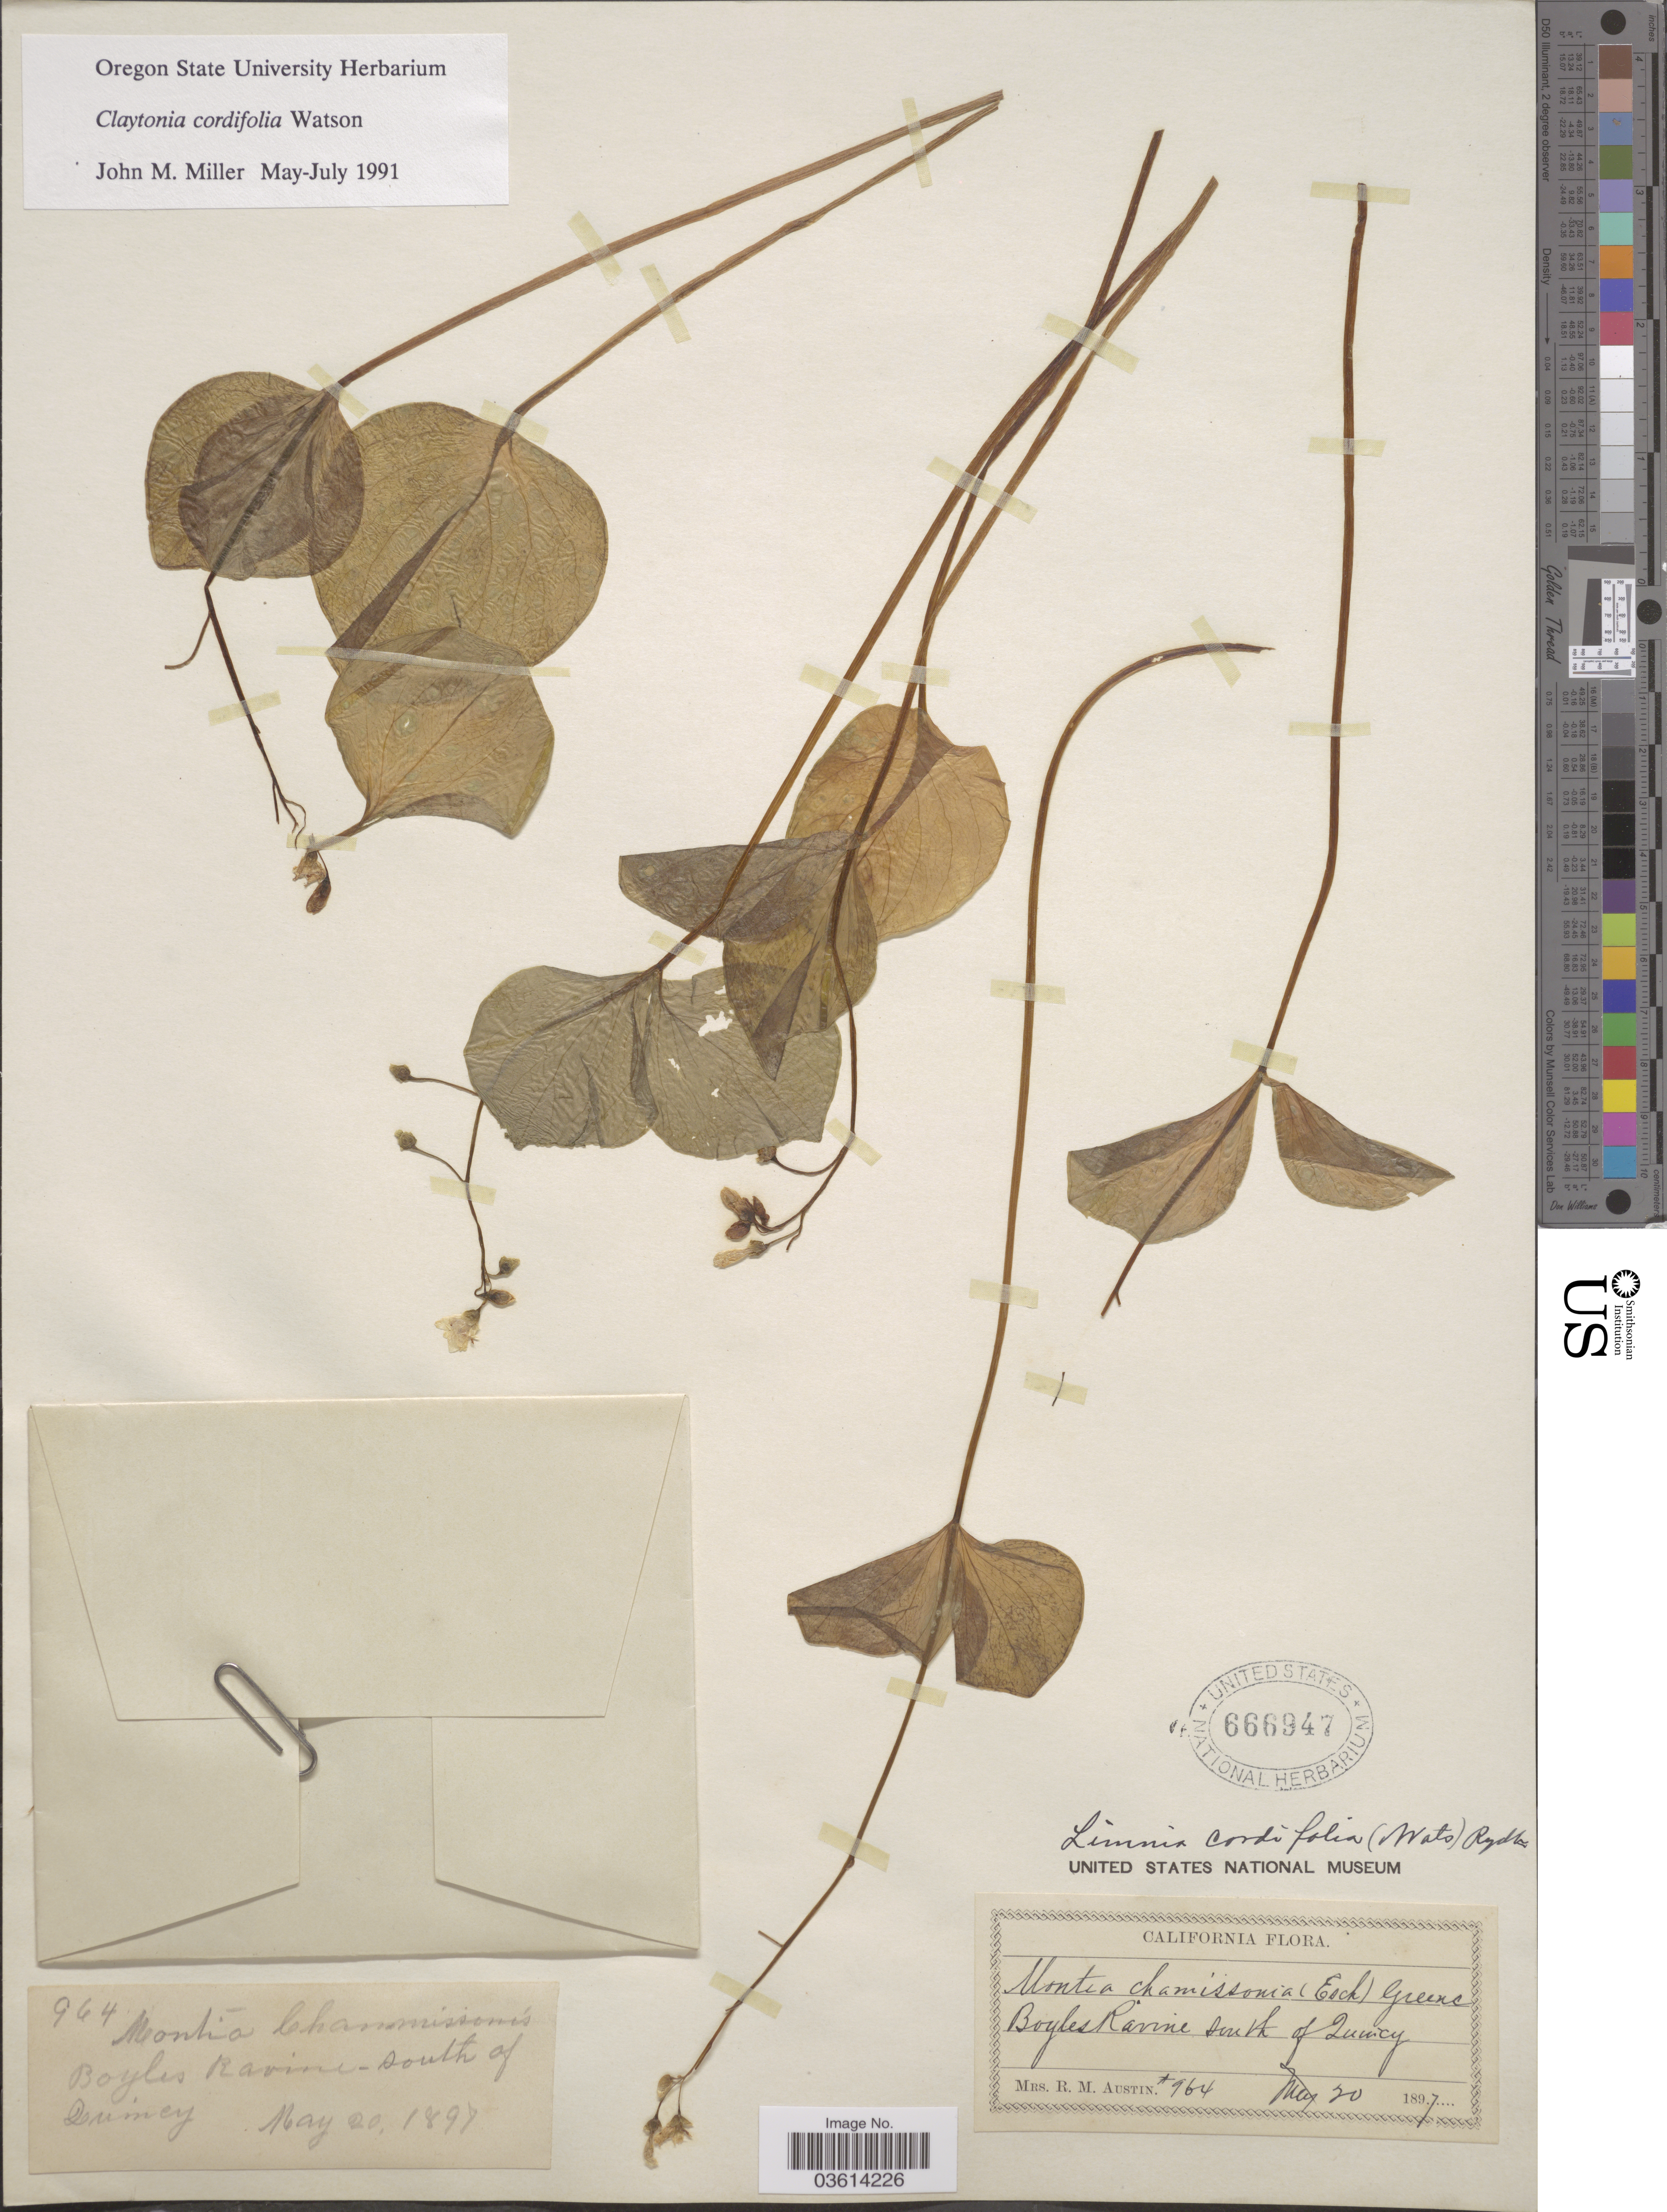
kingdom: Plantae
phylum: Tracheophyta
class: Magnoliopsida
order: Caryophyllales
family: Montiaceae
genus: Claytonia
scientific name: Claytonia cordifolia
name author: S. Watson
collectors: R. Austin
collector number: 964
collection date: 1897-05-20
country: United States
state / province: California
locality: Boyles Ravine - South of Quincy.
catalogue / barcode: US 666947